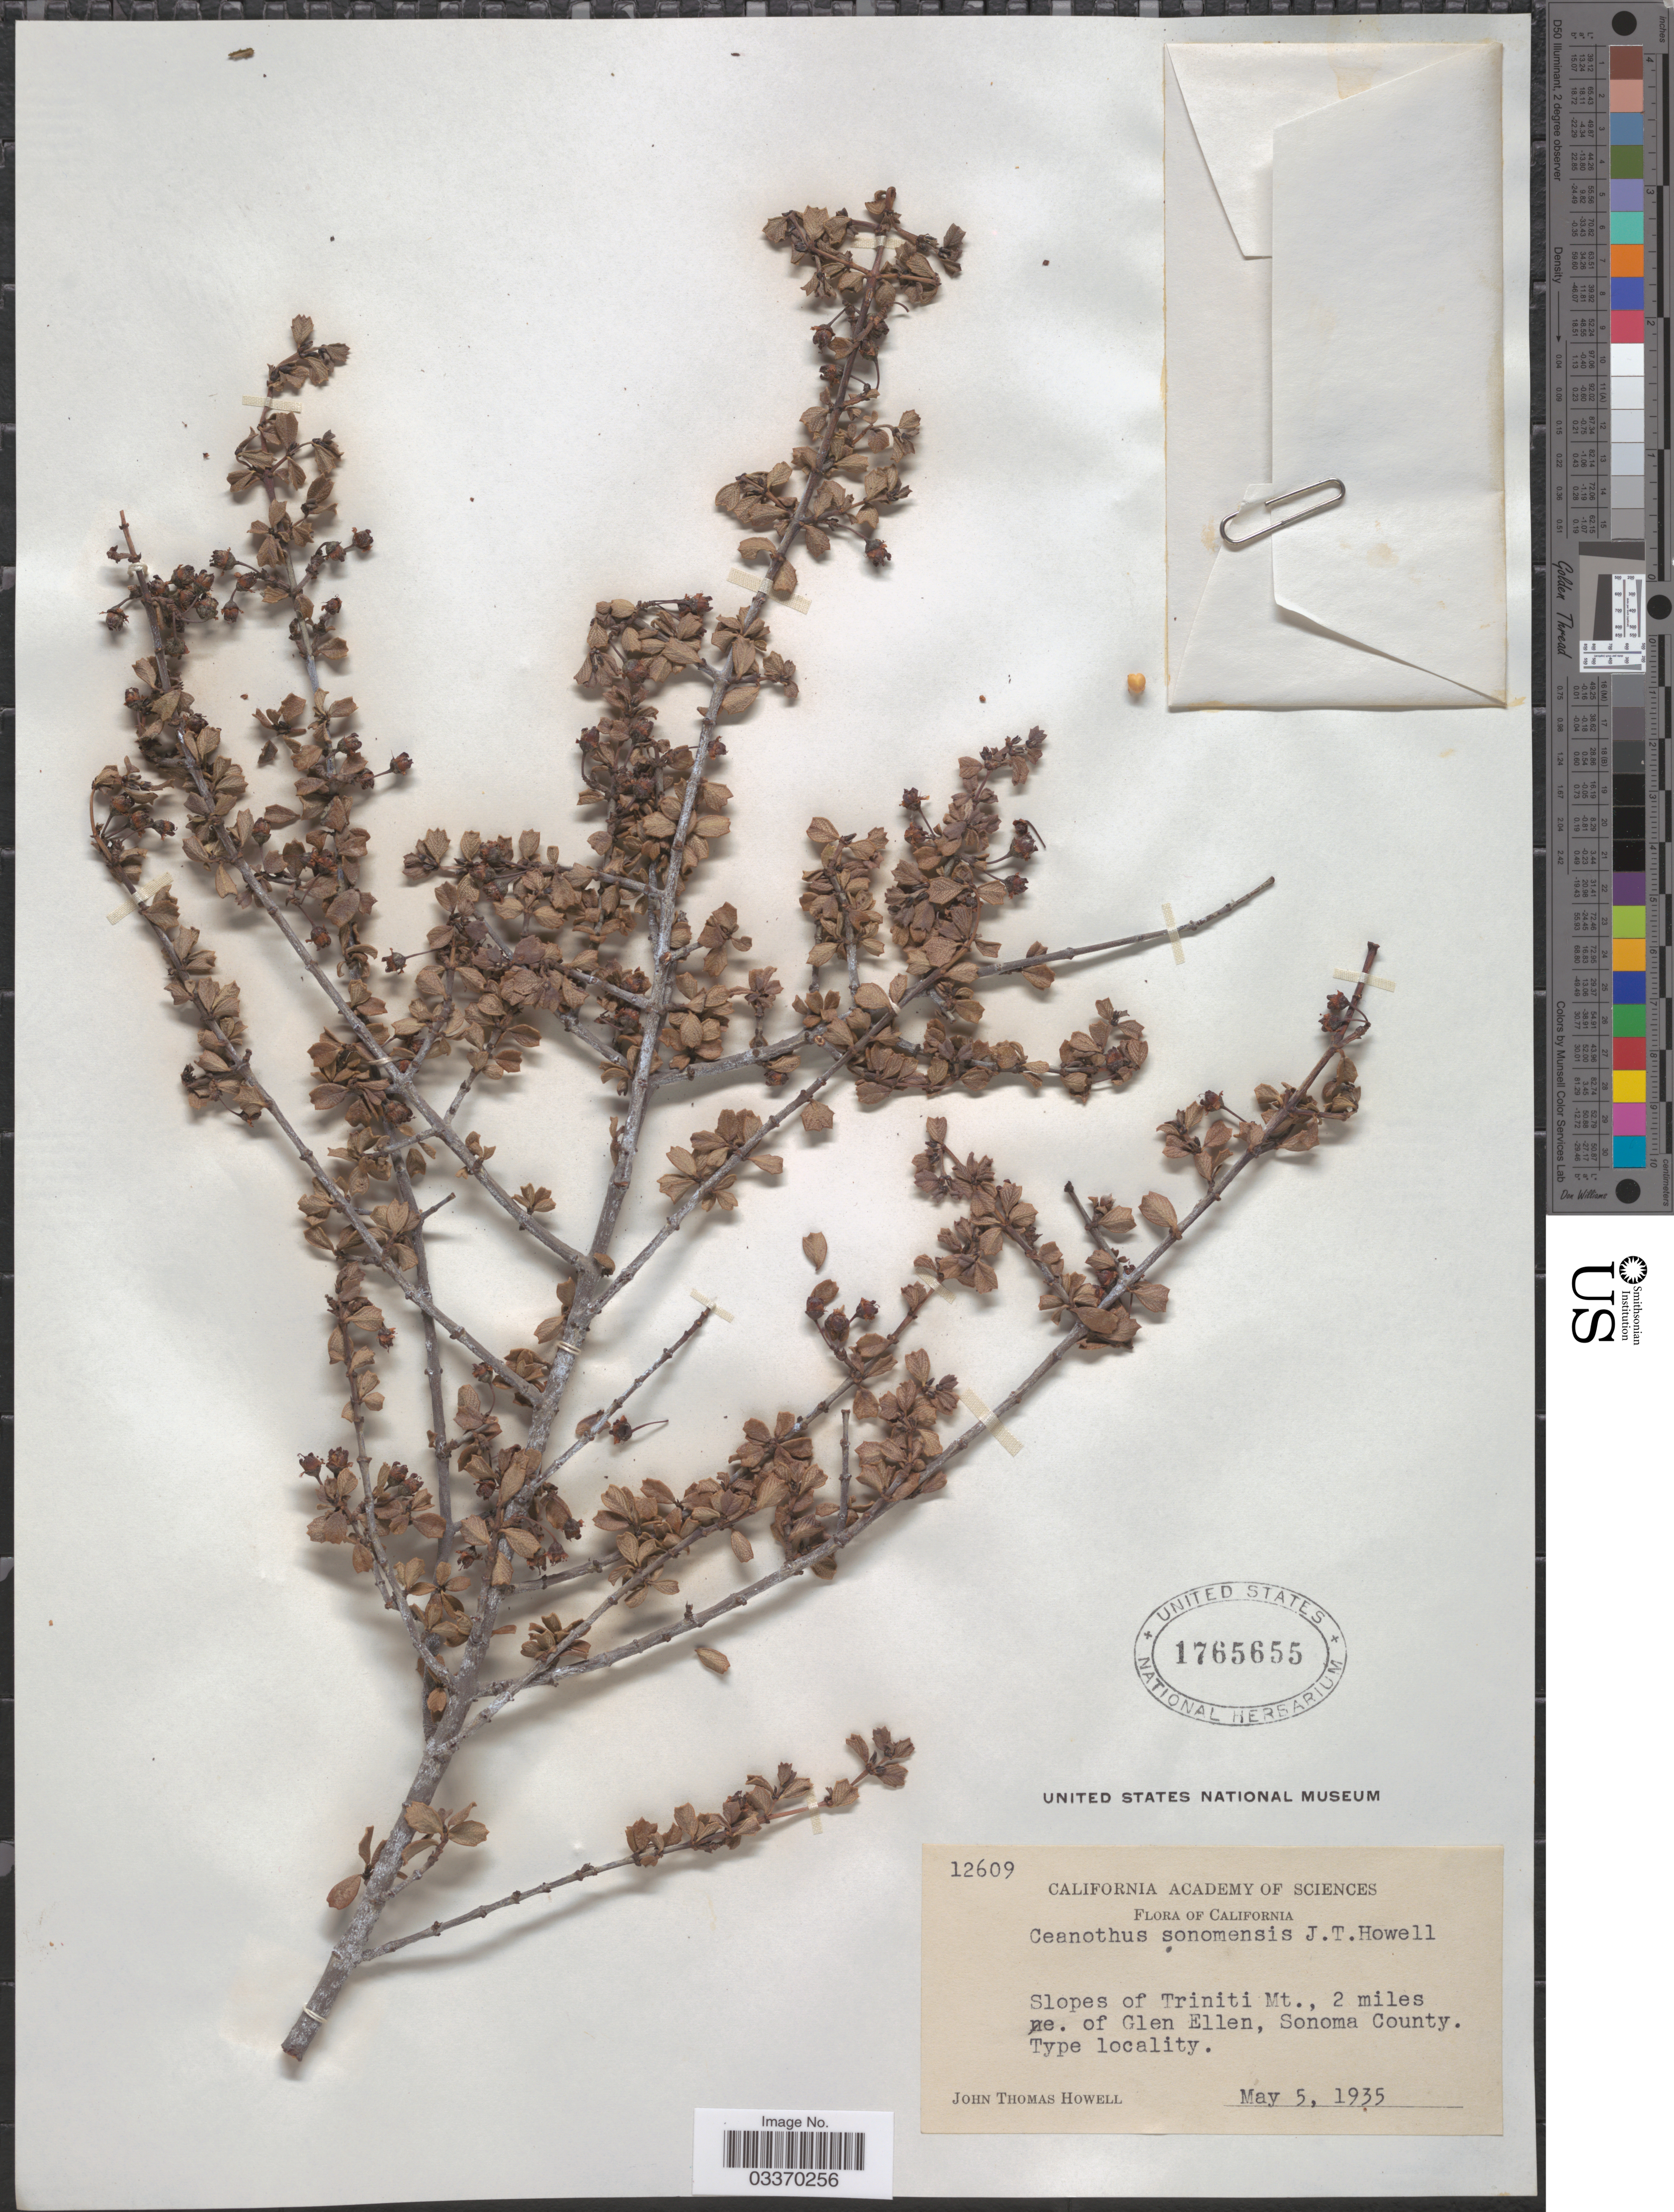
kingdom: Plantae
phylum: Tracheophyta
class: Magnoliopsida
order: Rosales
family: Rhamnaceae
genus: Ceanothus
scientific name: Ceanothus sonomensis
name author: J.T. Howell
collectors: J. T. Howell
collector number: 12609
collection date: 1935-05-05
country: United States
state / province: California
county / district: Sonoma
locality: Slopes of Triniti Mt., 2 miles e. of Glen Ellen, Sonoma County.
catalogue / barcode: US 1765655